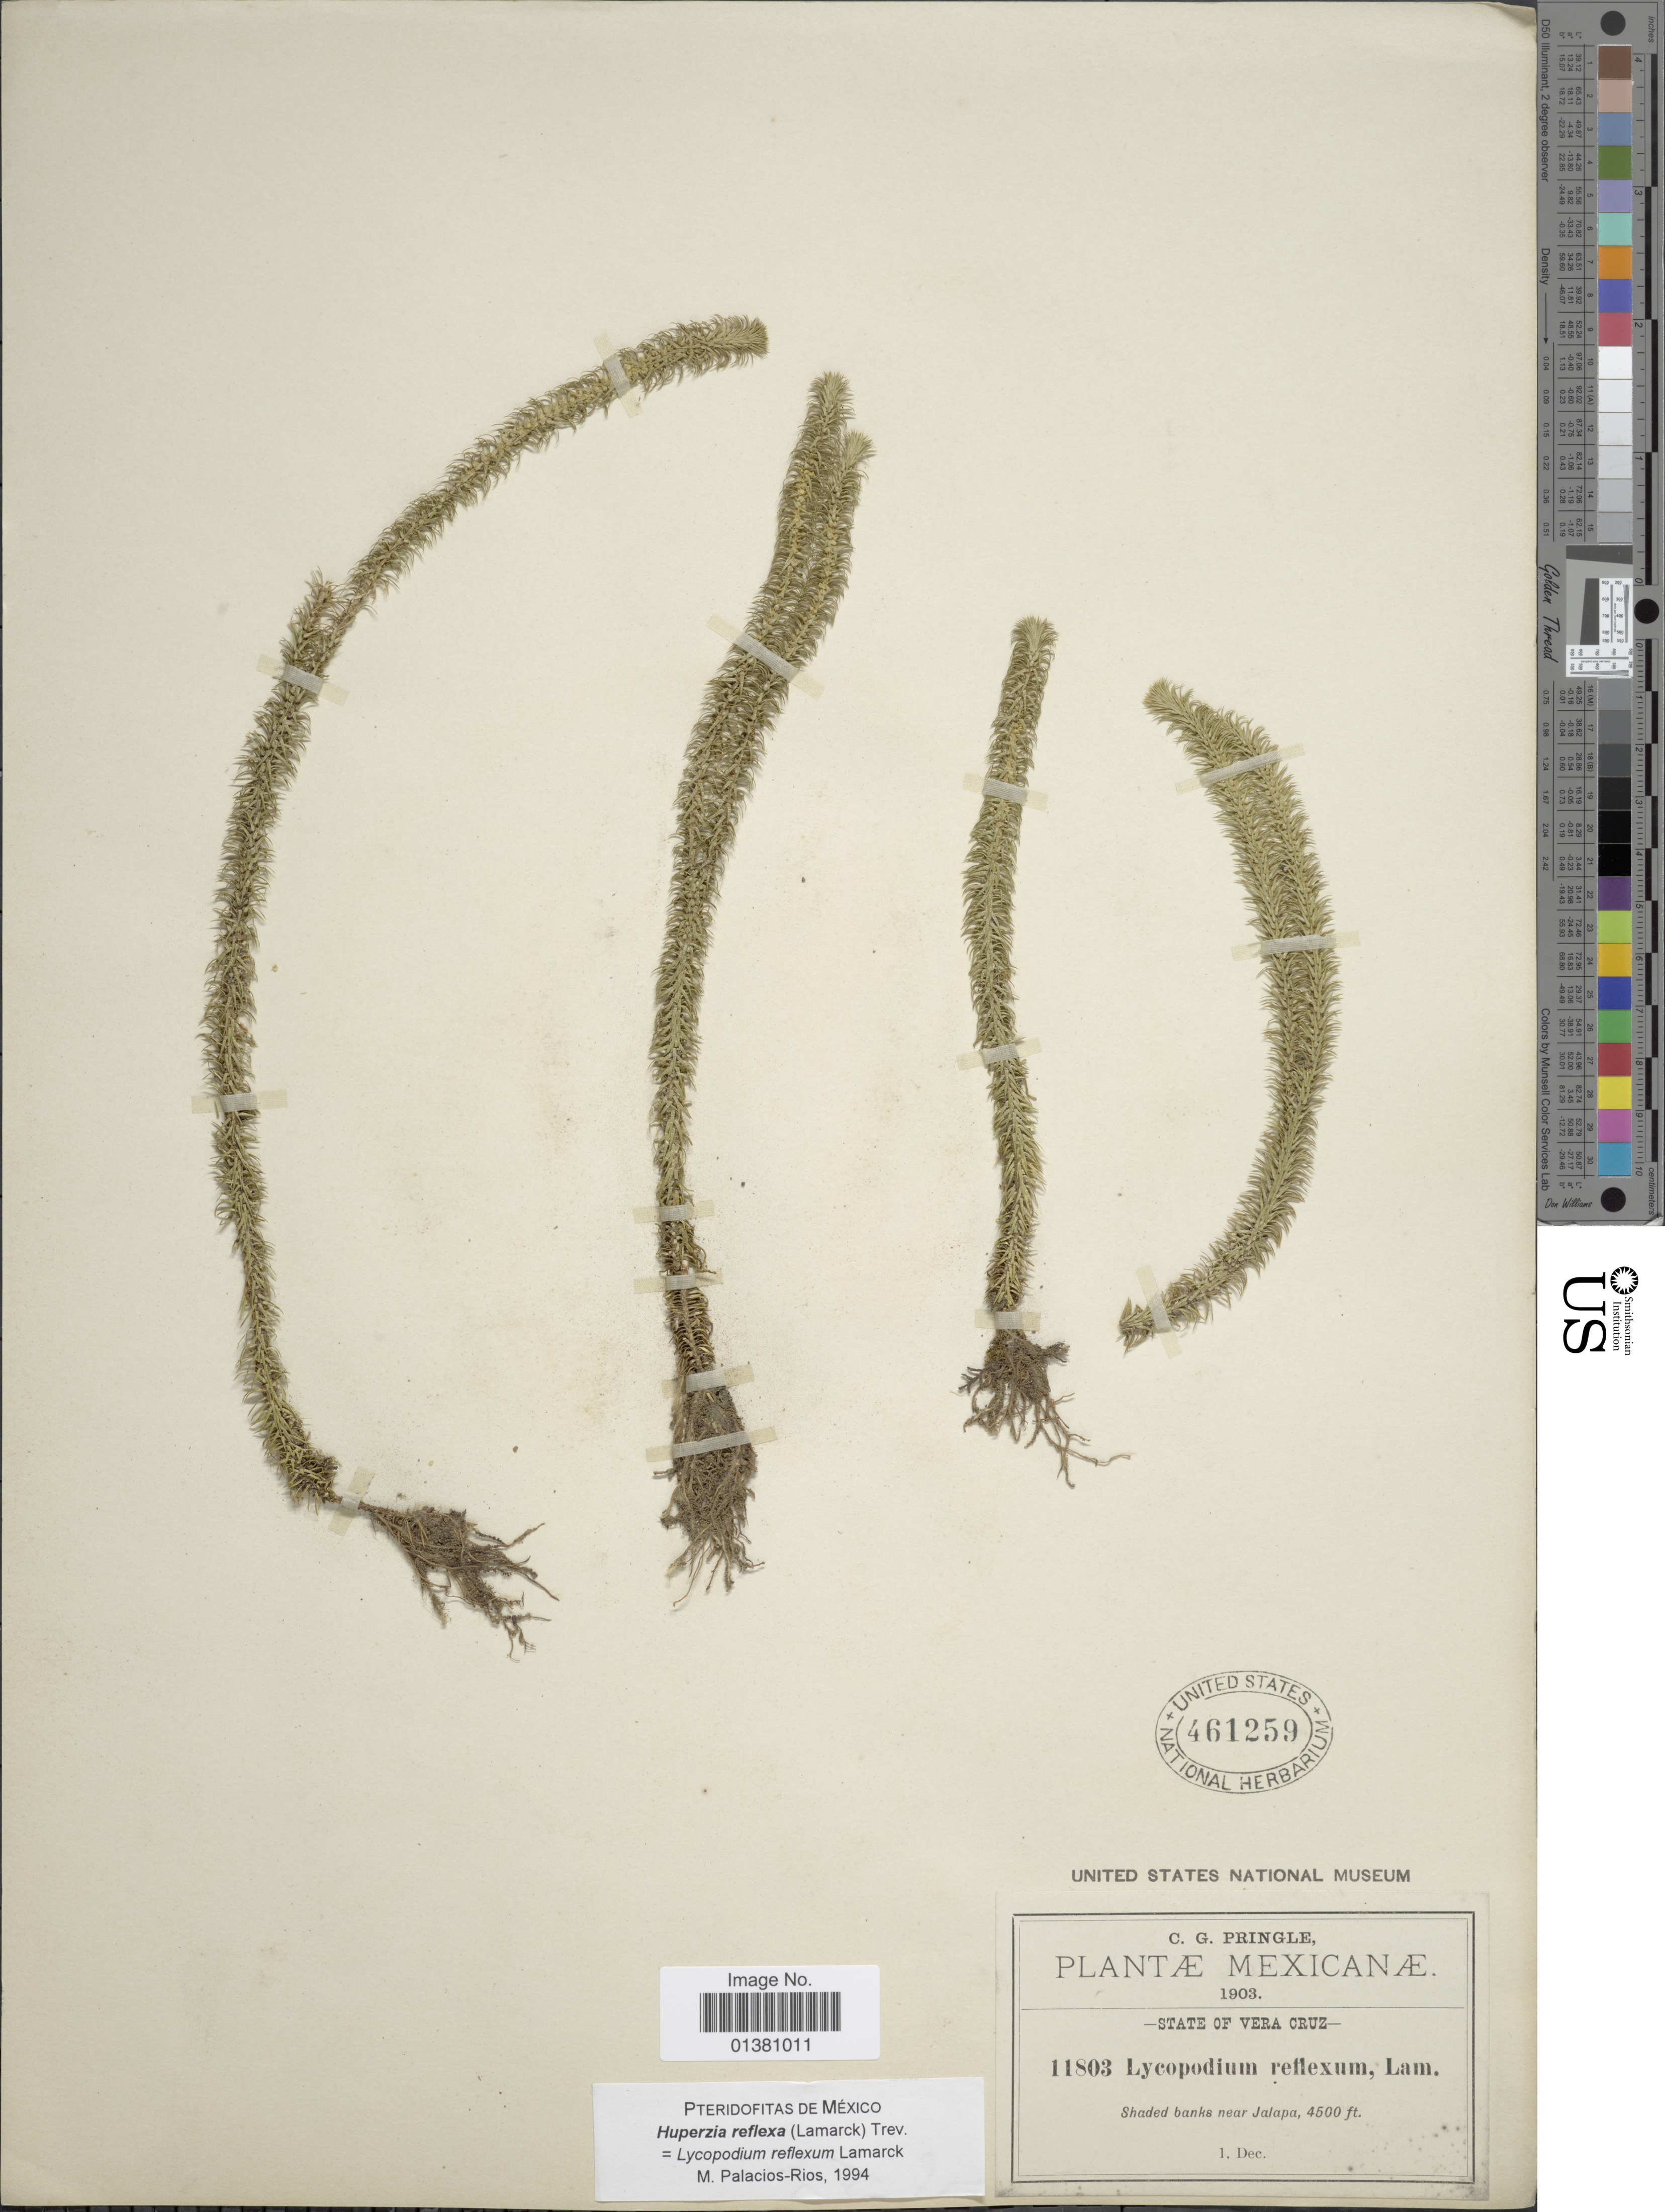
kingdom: Plantae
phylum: Tracheophyta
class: Lycopodiopsida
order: Lycopodiales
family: Lycopodiaceae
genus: Phlegmariurus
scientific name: Phlegmariurus reflexus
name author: (Lam.) B. Øllg.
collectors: C. G. Pringle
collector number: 11803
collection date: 1903-12-01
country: Mexico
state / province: Veracruz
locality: State of Vera Cruz, shared banks near Jalapa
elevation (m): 1372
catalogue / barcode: US 461259